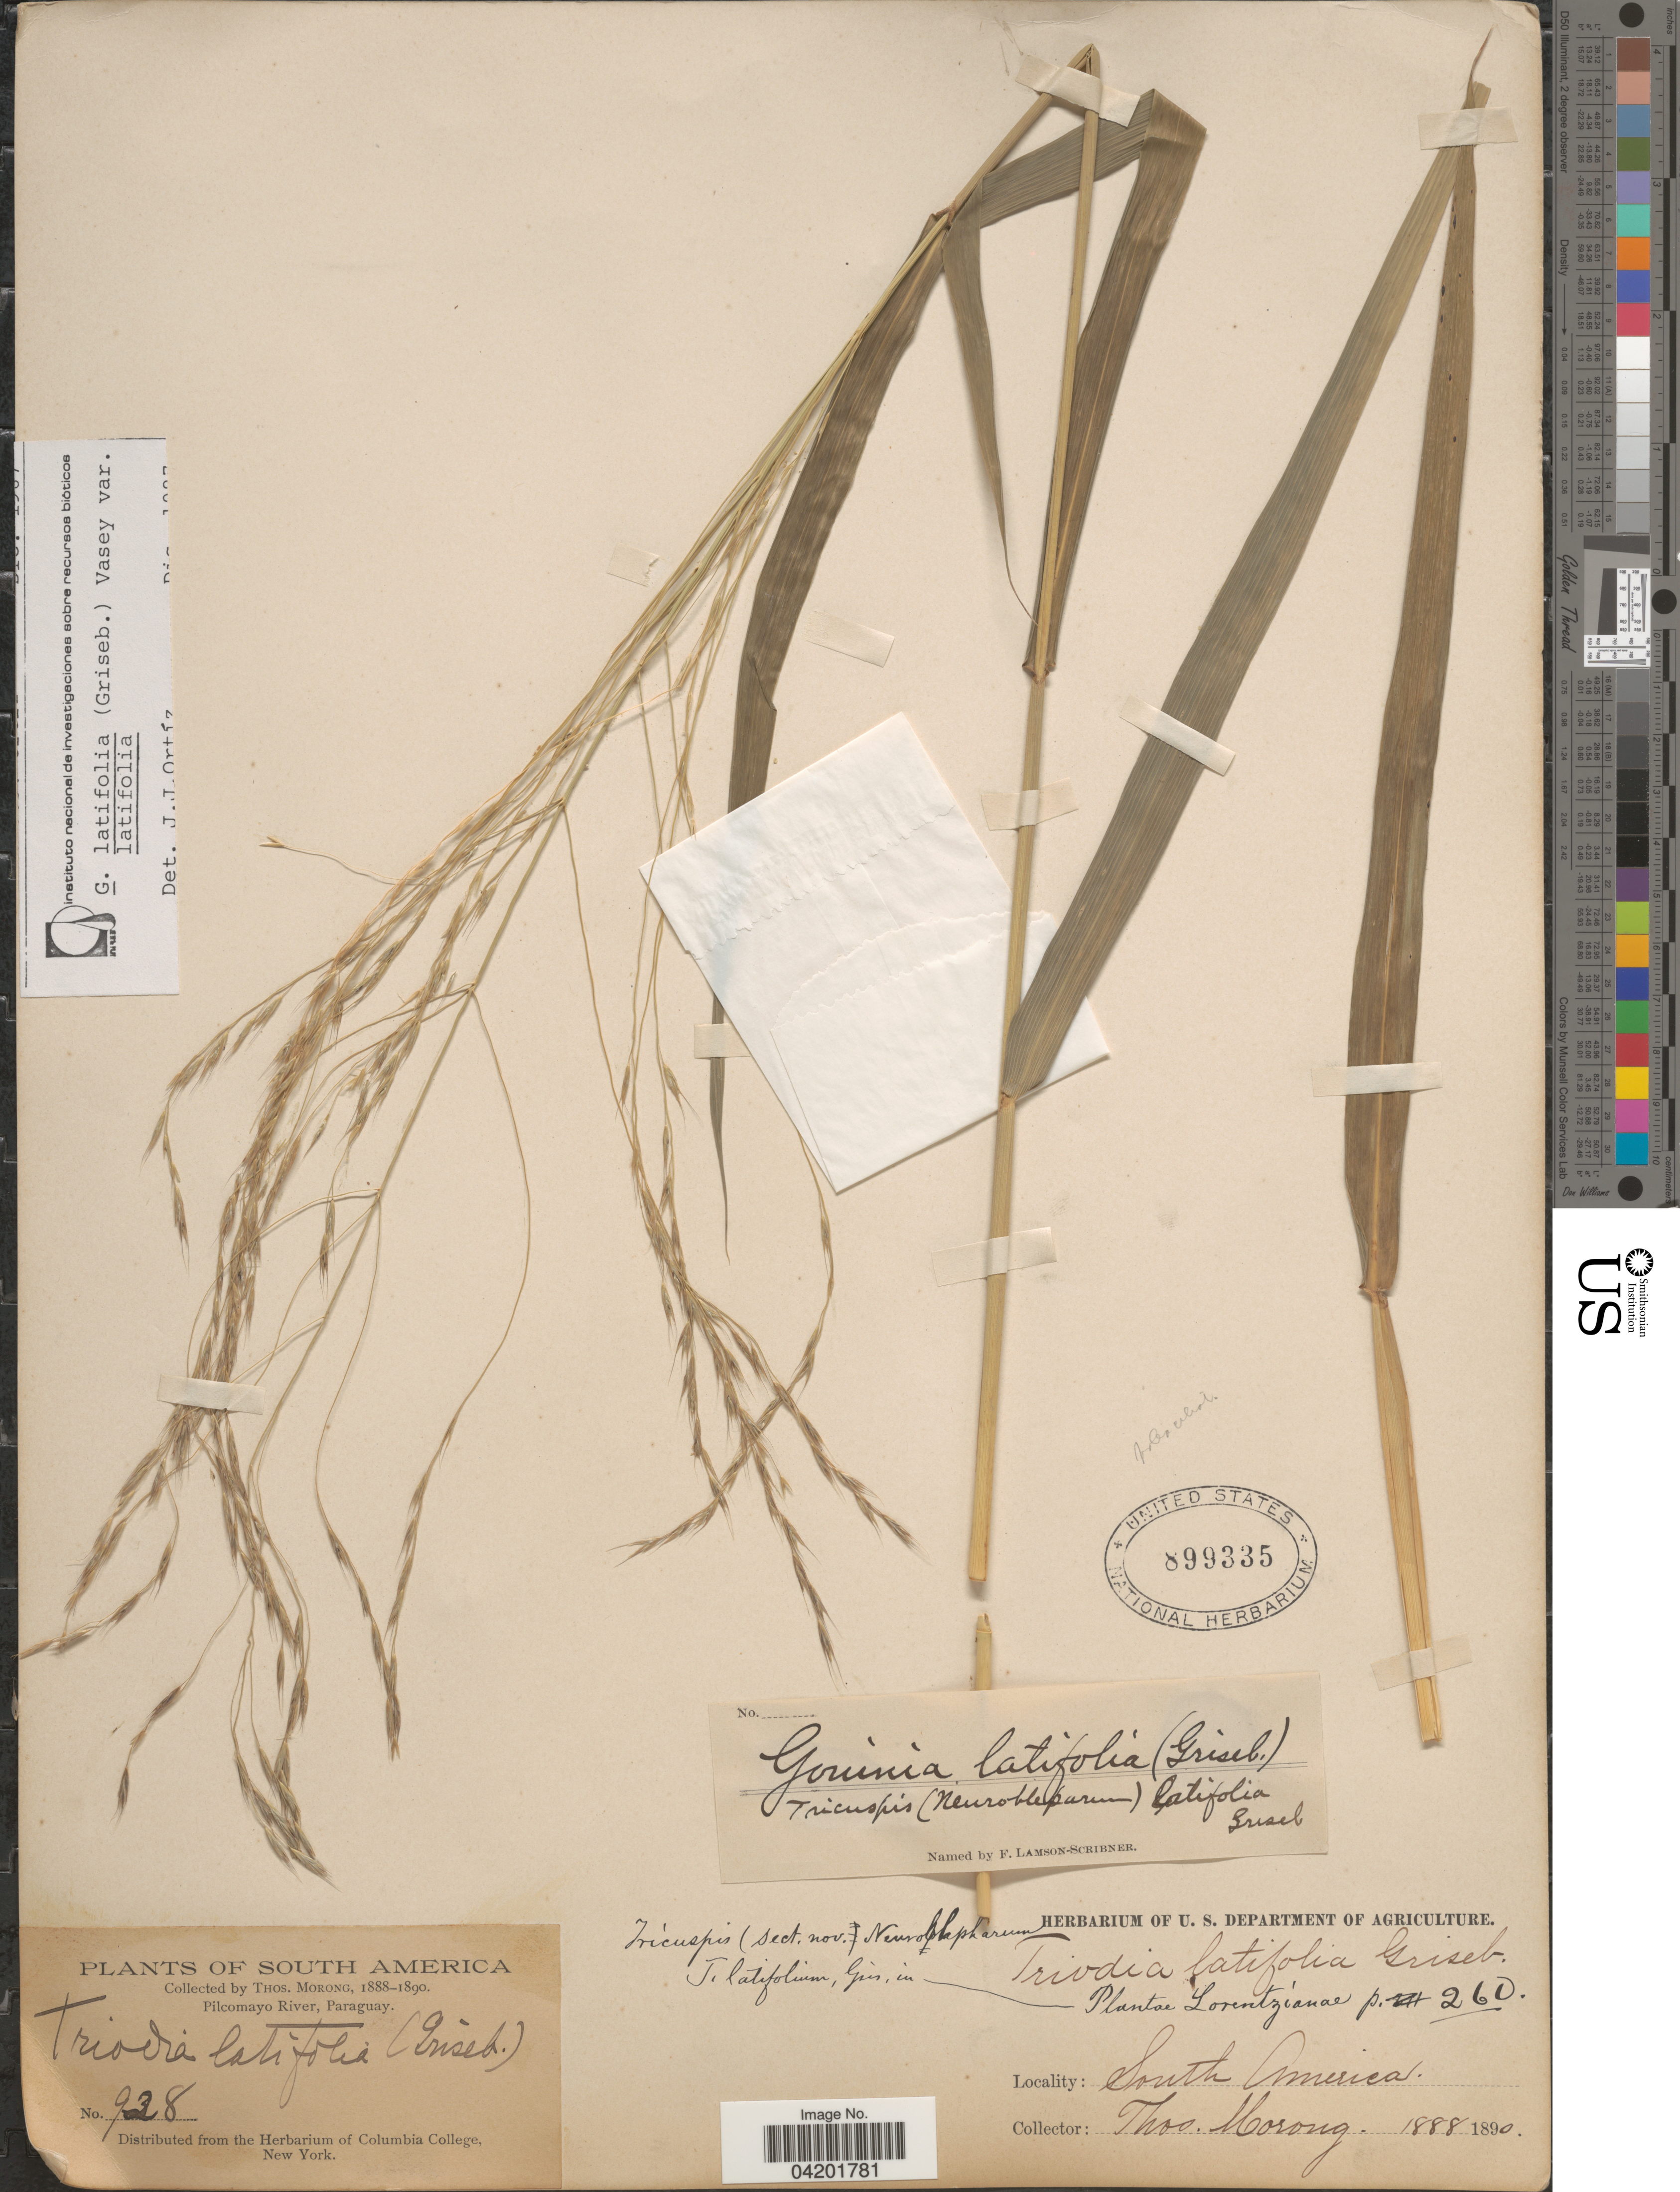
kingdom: Plantae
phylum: Tracheophyta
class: Liliopsida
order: Poales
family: Poaceae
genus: Gouinia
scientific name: Gouinia latifolia var. latifolia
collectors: ex herb. T. Morong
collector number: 928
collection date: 1888/1890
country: Paraguay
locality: Pilcomayo River.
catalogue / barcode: US 899335